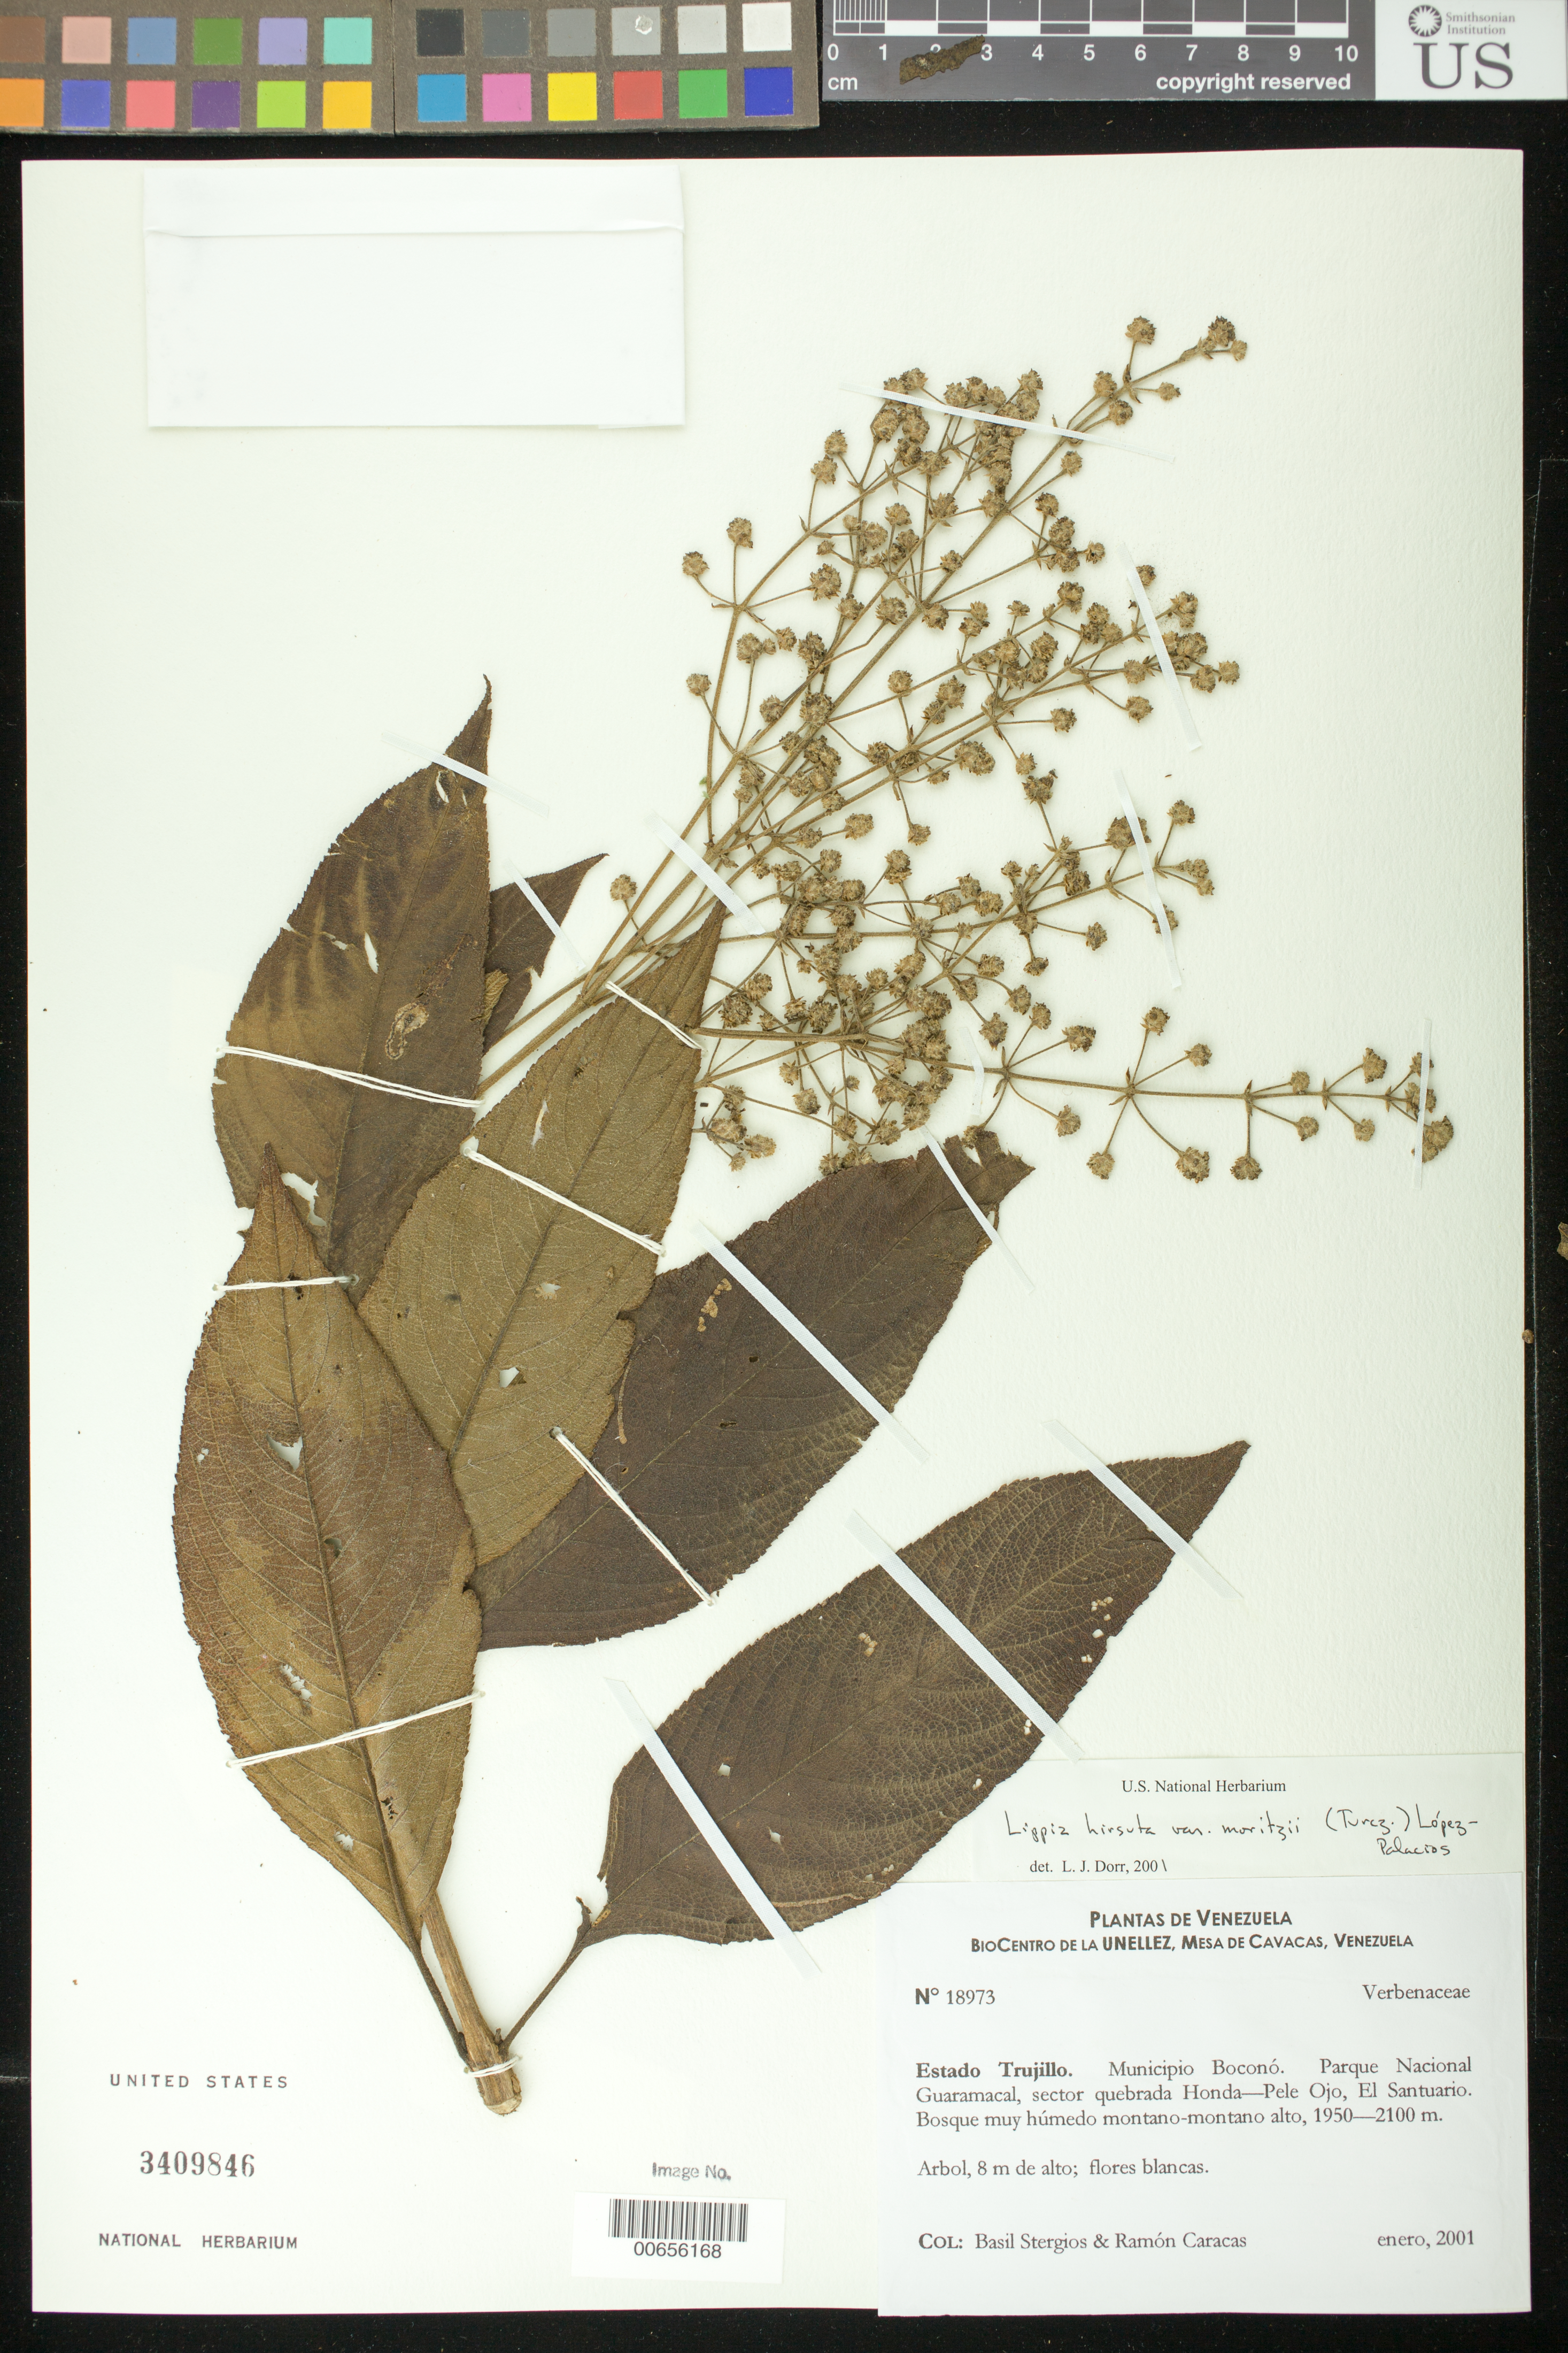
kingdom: Plantae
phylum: Tracheophyta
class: Magnoliopsida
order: Lamiales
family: Verbenaceae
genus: Lippia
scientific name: Lippia hirsuta var. moritzii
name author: L.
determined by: Dorr, L. J., (BOT), Smithsonian Institution - National Museum of Natural History (UNITED STATES)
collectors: B. G. Stergios & R. Caracas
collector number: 18973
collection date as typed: Jan 2001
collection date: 2001-01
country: Venezuela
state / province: Trujillo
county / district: Boconó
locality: Parque Nacional Guaramacal, sector quebrada Honda-Pele Ojo, El Santuario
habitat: Bosque muy húmedo montano-montano alto.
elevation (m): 1950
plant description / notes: MO, MY, NY, PORT, US, VEN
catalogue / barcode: US 3409846